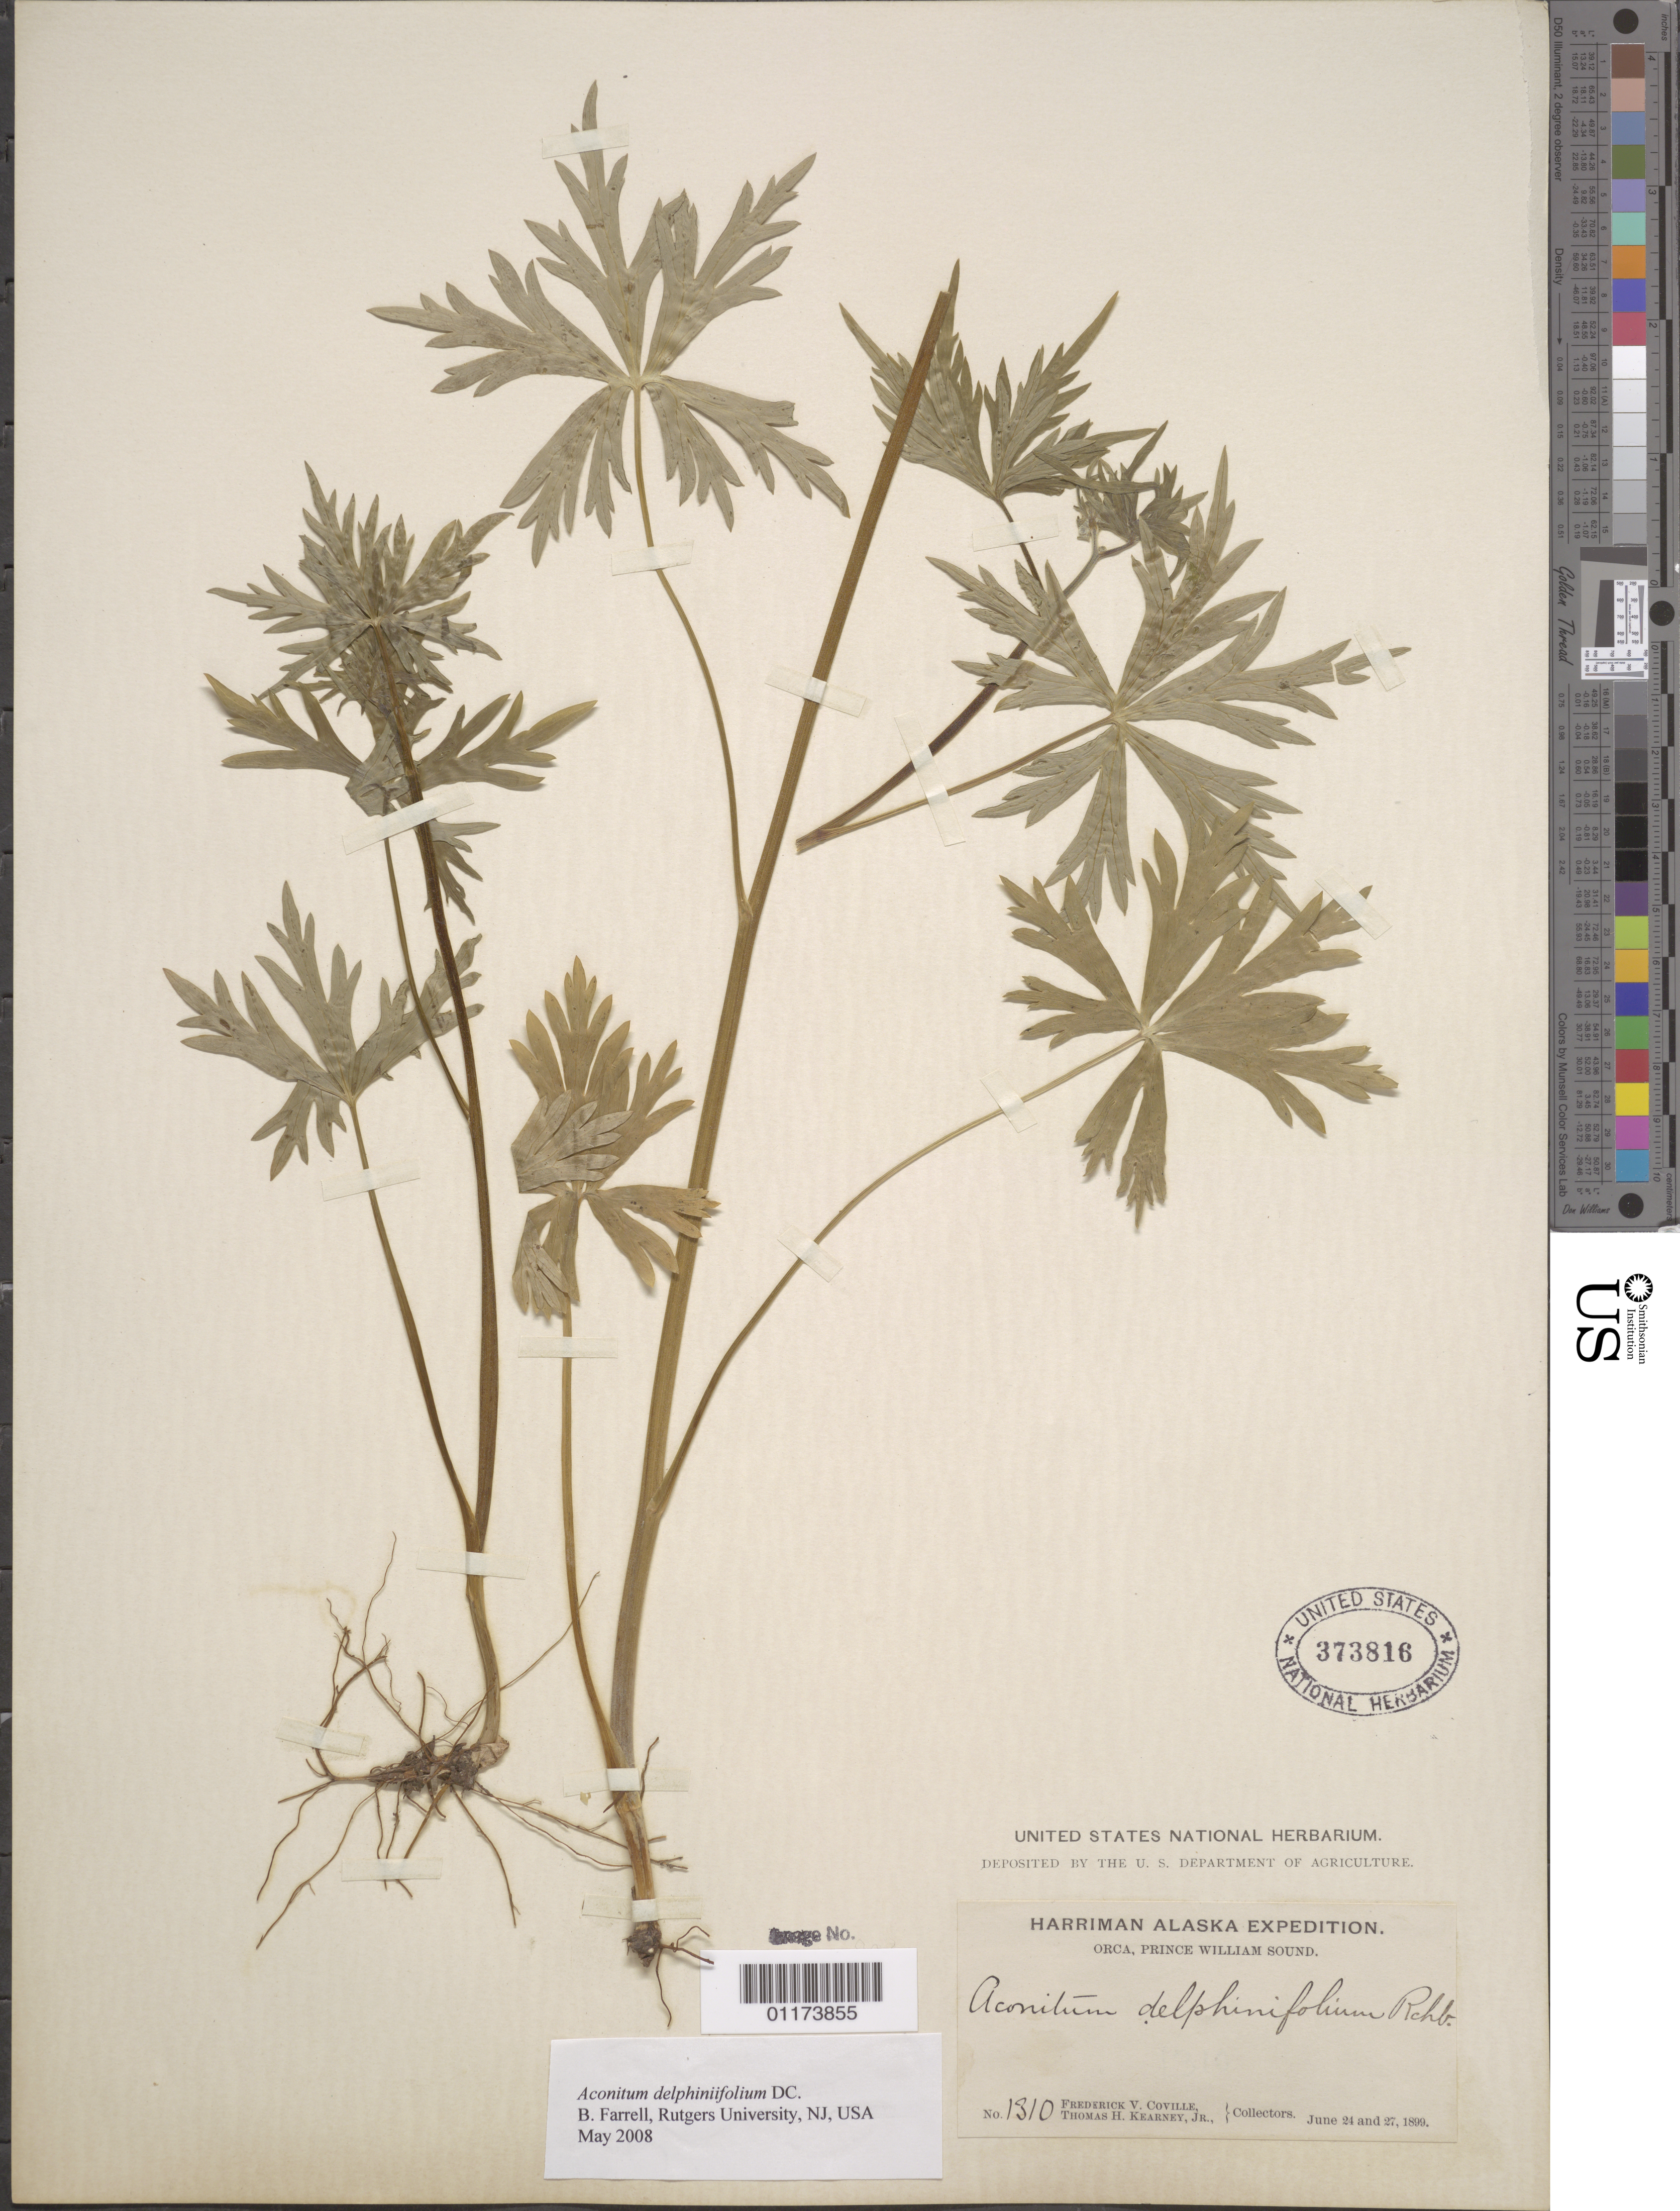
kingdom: Plantae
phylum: Tracheophyta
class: Magnoliopsida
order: Ranunculales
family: Ranunculaceae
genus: Aconitum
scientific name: Aconitum delphinifolium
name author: DC.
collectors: F. V. Coville & T. H. Kearney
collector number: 1310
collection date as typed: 24 Jun 1899 to 27 Jun 1899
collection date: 1899-06-24/1899-06-27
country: United States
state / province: Alaska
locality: Orca, Prince William Sound.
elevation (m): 610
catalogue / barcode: US 373816